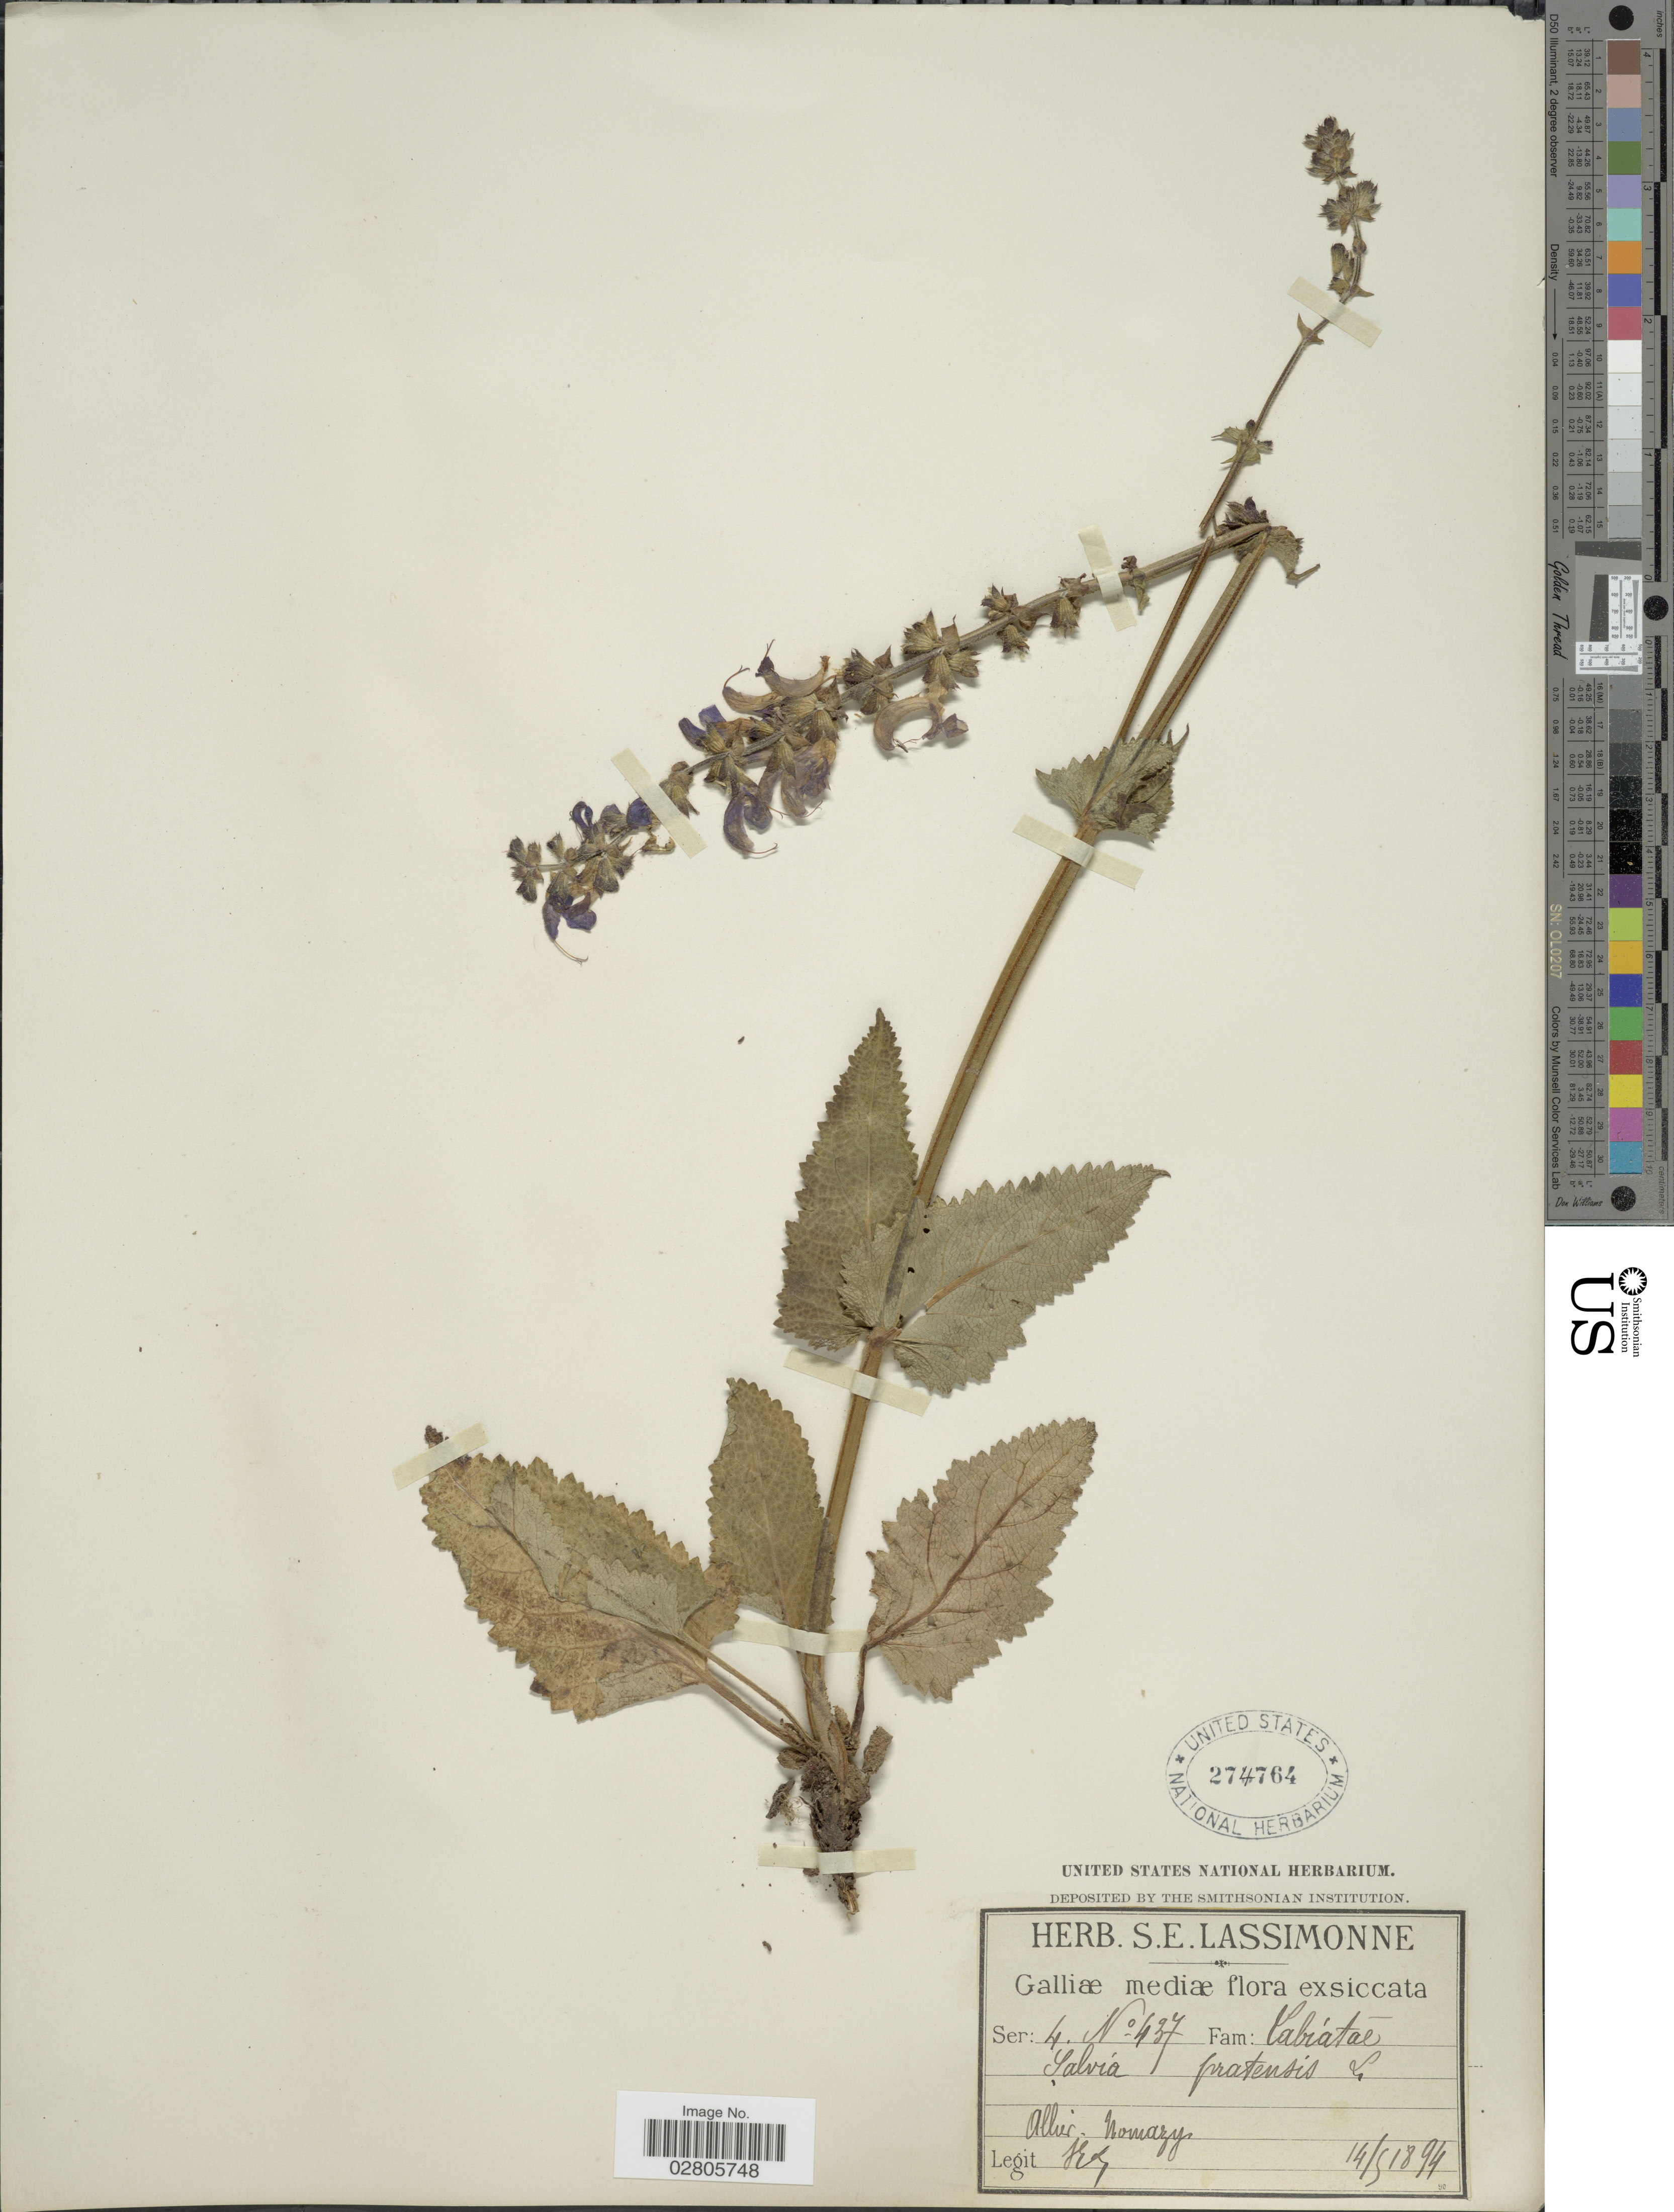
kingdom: Plantae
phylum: Tracheophyta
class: Magnoliopsida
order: Lamiales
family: Lamiaceae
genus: Salvia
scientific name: Salvia pratensis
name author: L.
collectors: S. Lassimonne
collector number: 437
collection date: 1894-05-14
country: France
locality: Galliæ mediæ. Allier. Nomazy.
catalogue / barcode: US 274764